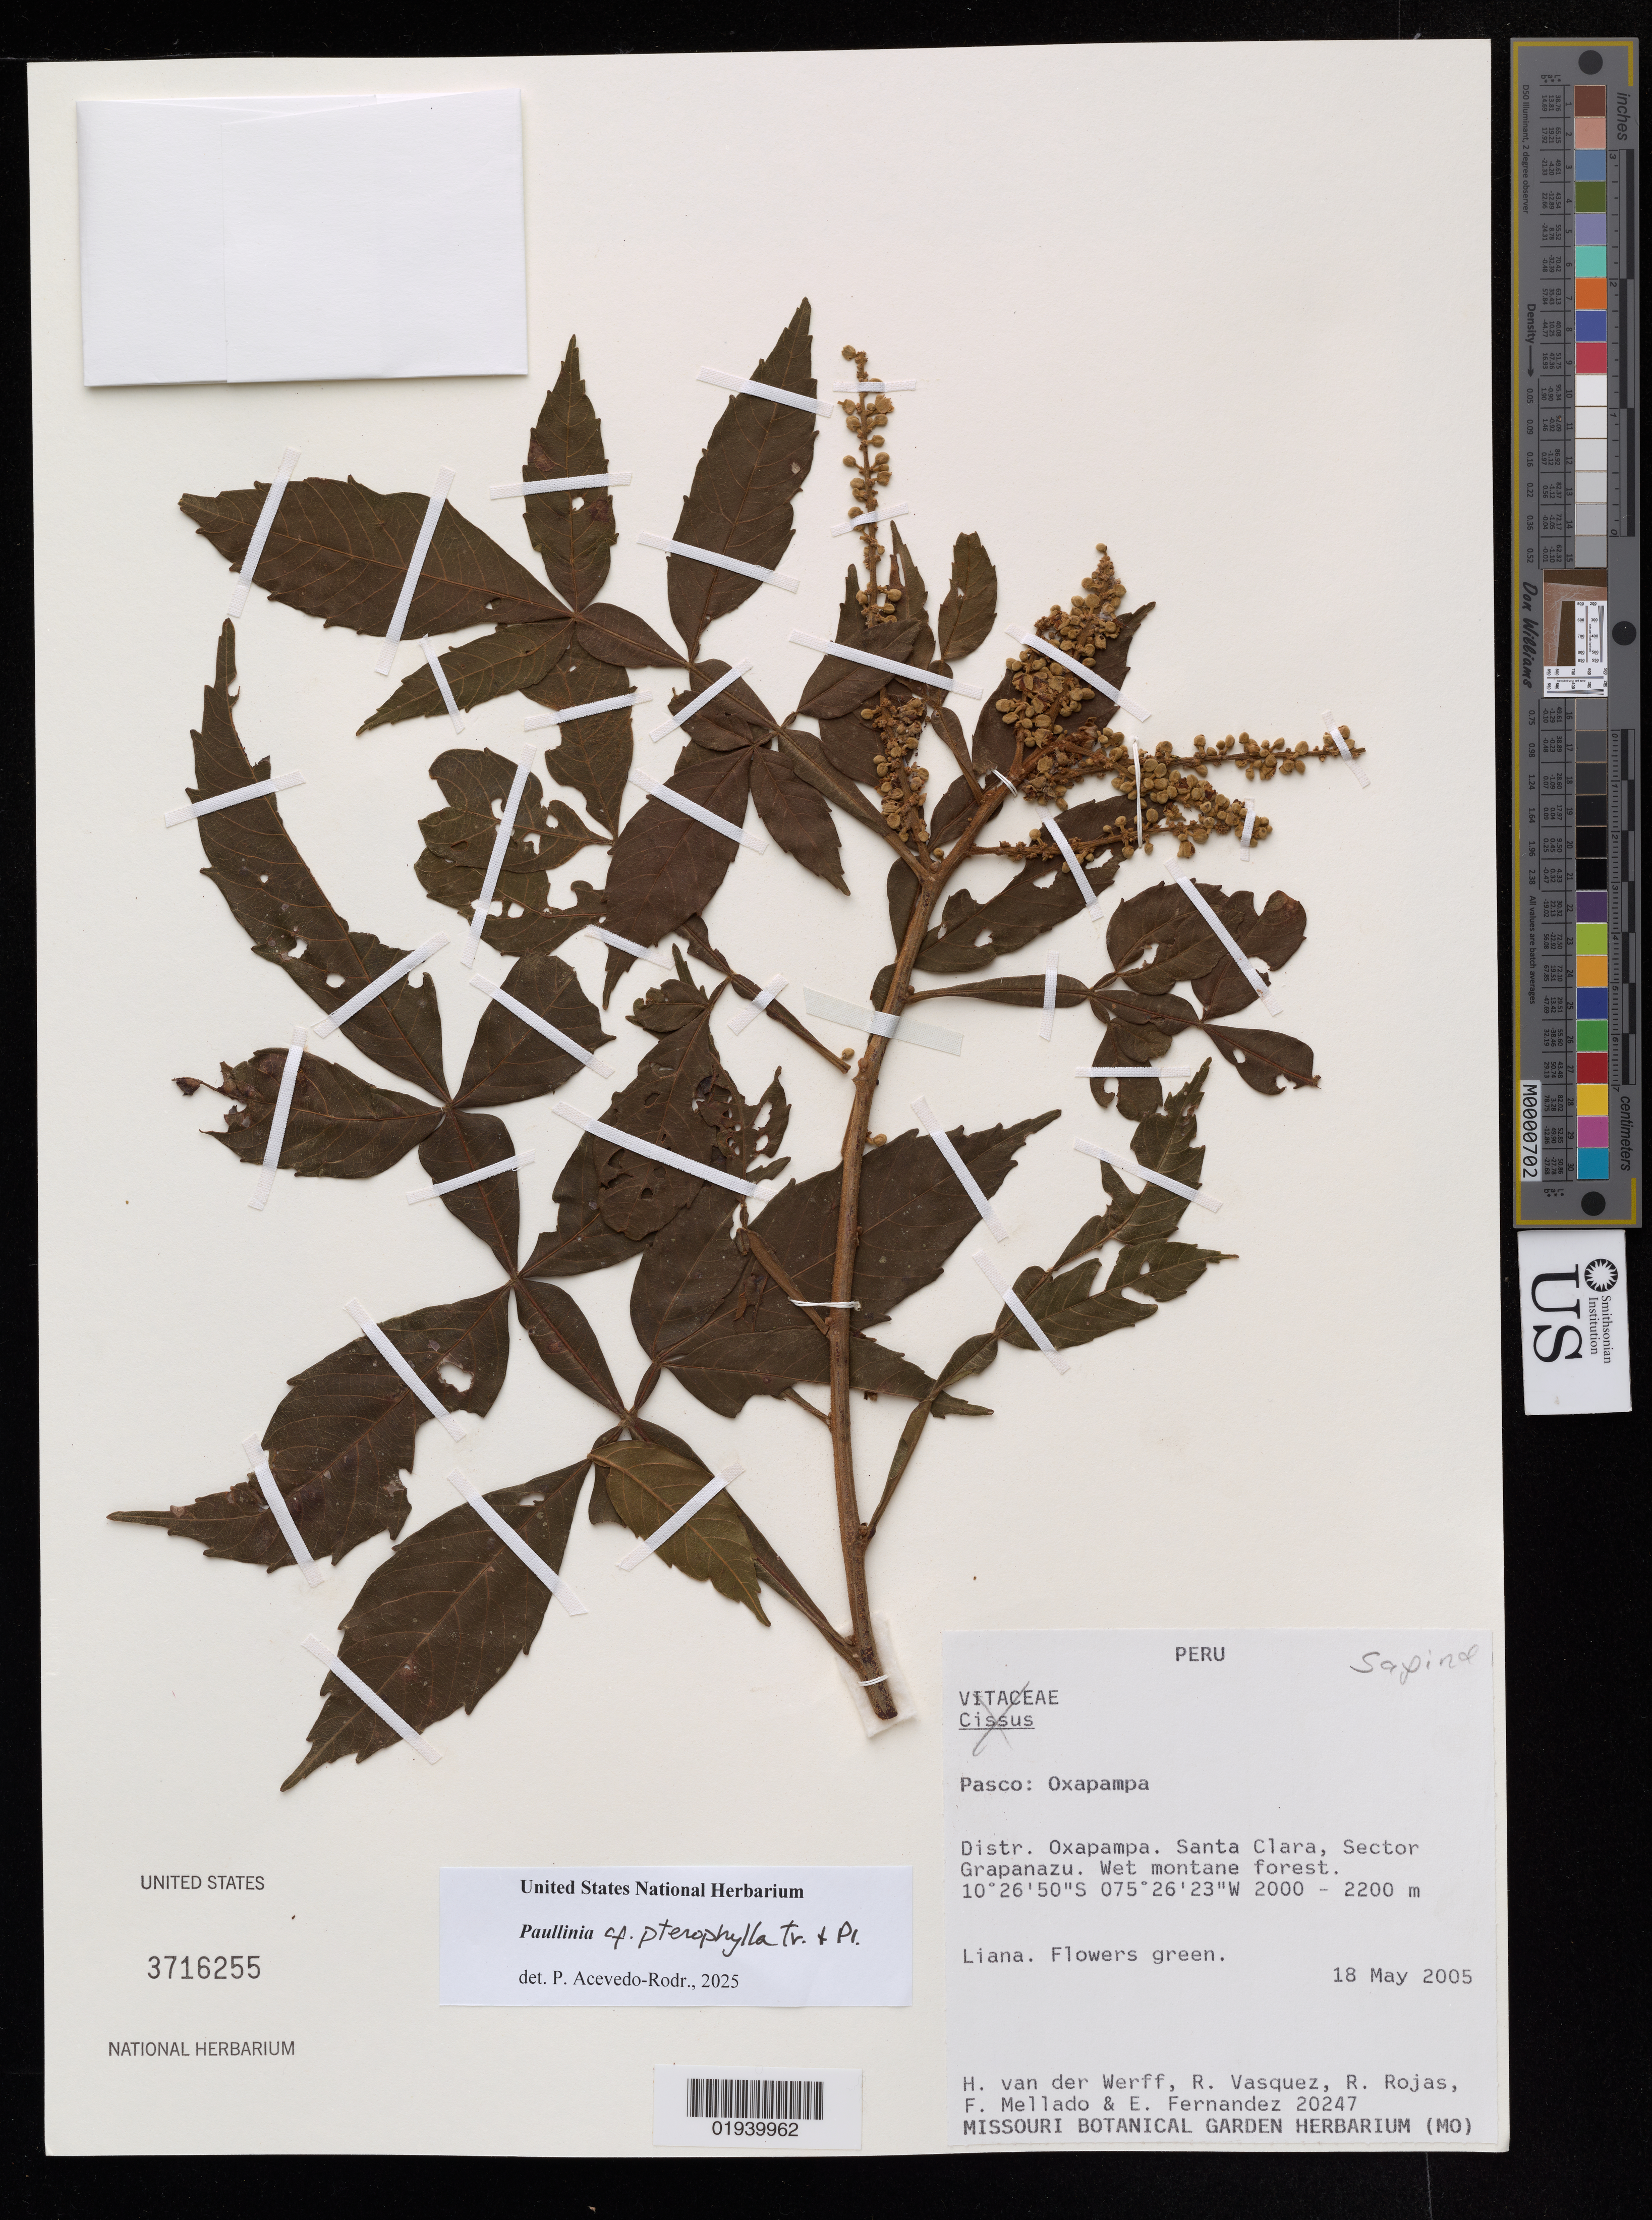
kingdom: Plantae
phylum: Tracheophyta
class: Magnoliopsida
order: Sapindales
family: Sapindaceae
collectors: H. van der Werff, R. Vásquez M., R. Rojas, F. Mellado & E. Fernandez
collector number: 20247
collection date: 2005-05-18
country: Peru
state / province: Pasco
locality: Oxapampa. Dist. Oxapampa. Santa Clara, Sector Grapanazu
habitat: Wet montane forest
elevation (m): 2000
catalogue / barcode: US 3716255